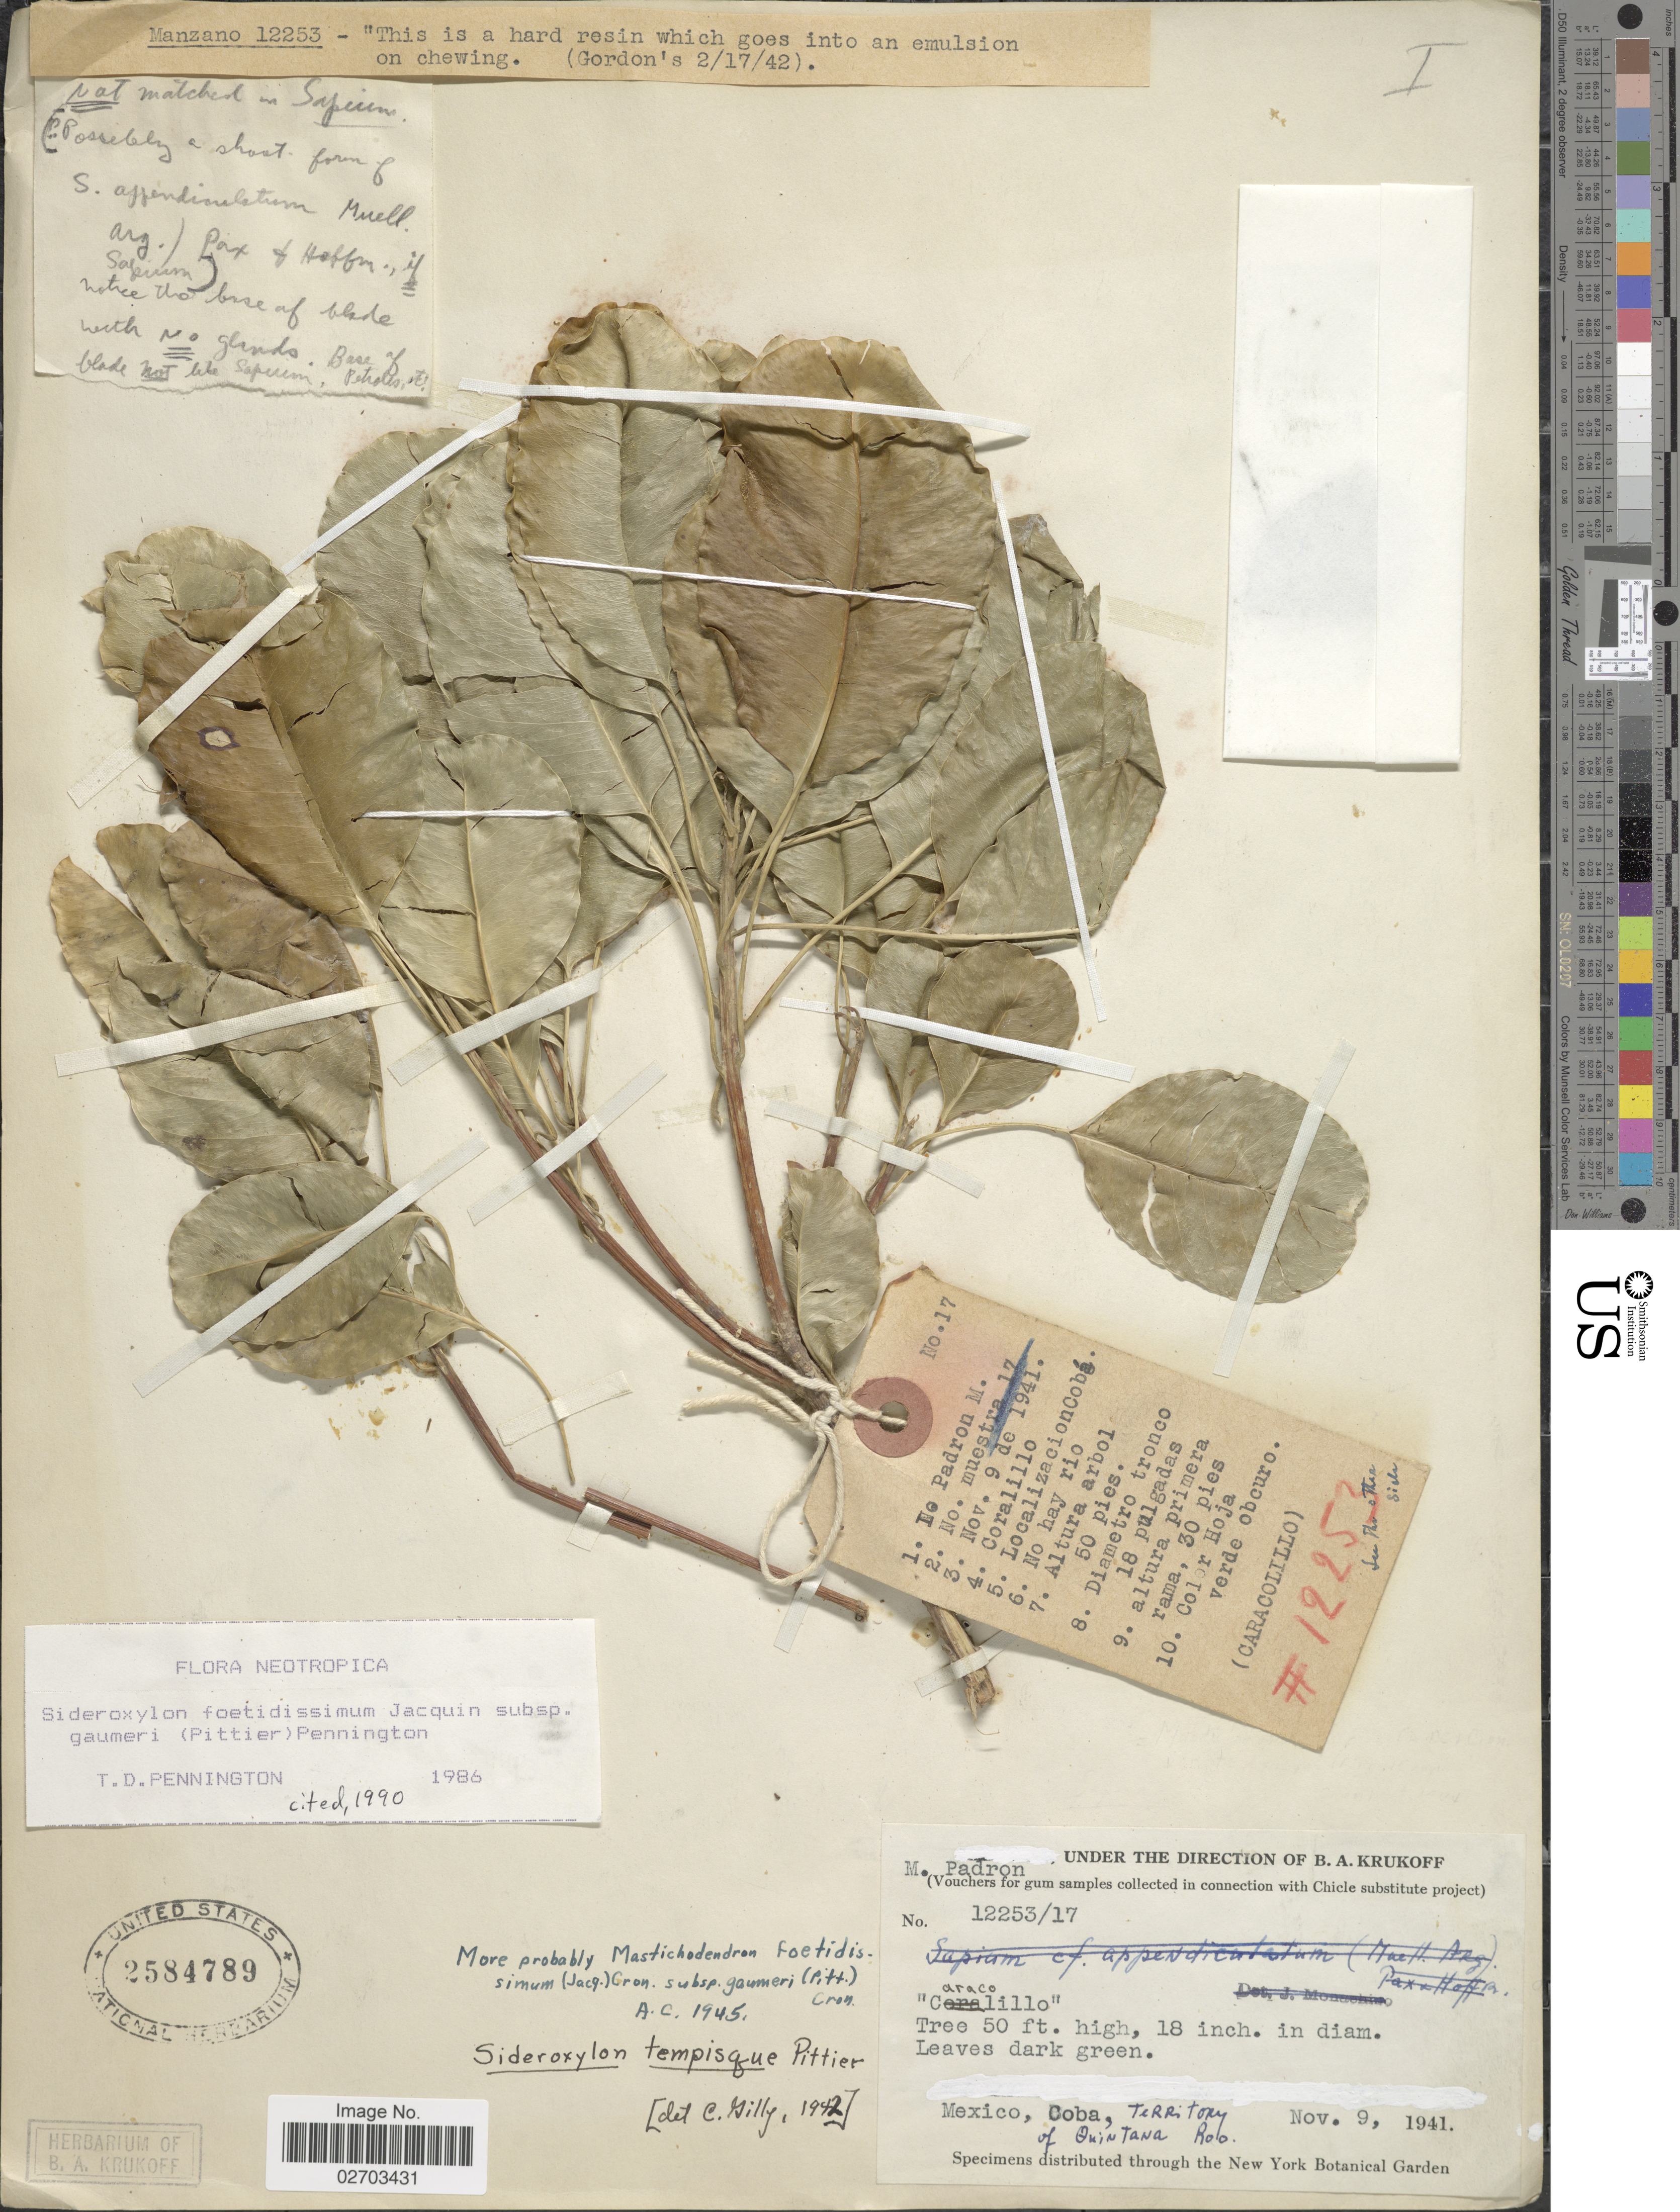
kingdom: Plantae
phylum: Tracheophyta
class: Magnoliopsida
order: Ericales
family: Sapotaceae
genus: Sideroxylon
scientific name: Sideroxylon foetidissimum subsp. gaumeri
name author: (Pittier) T.D. Penn.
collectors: M. Padron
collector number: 12253/17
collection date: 1941-11-09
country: Mexico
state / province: Quintana Roo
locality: Coba, Territory of Quintana Roo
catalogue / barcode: US 2584789